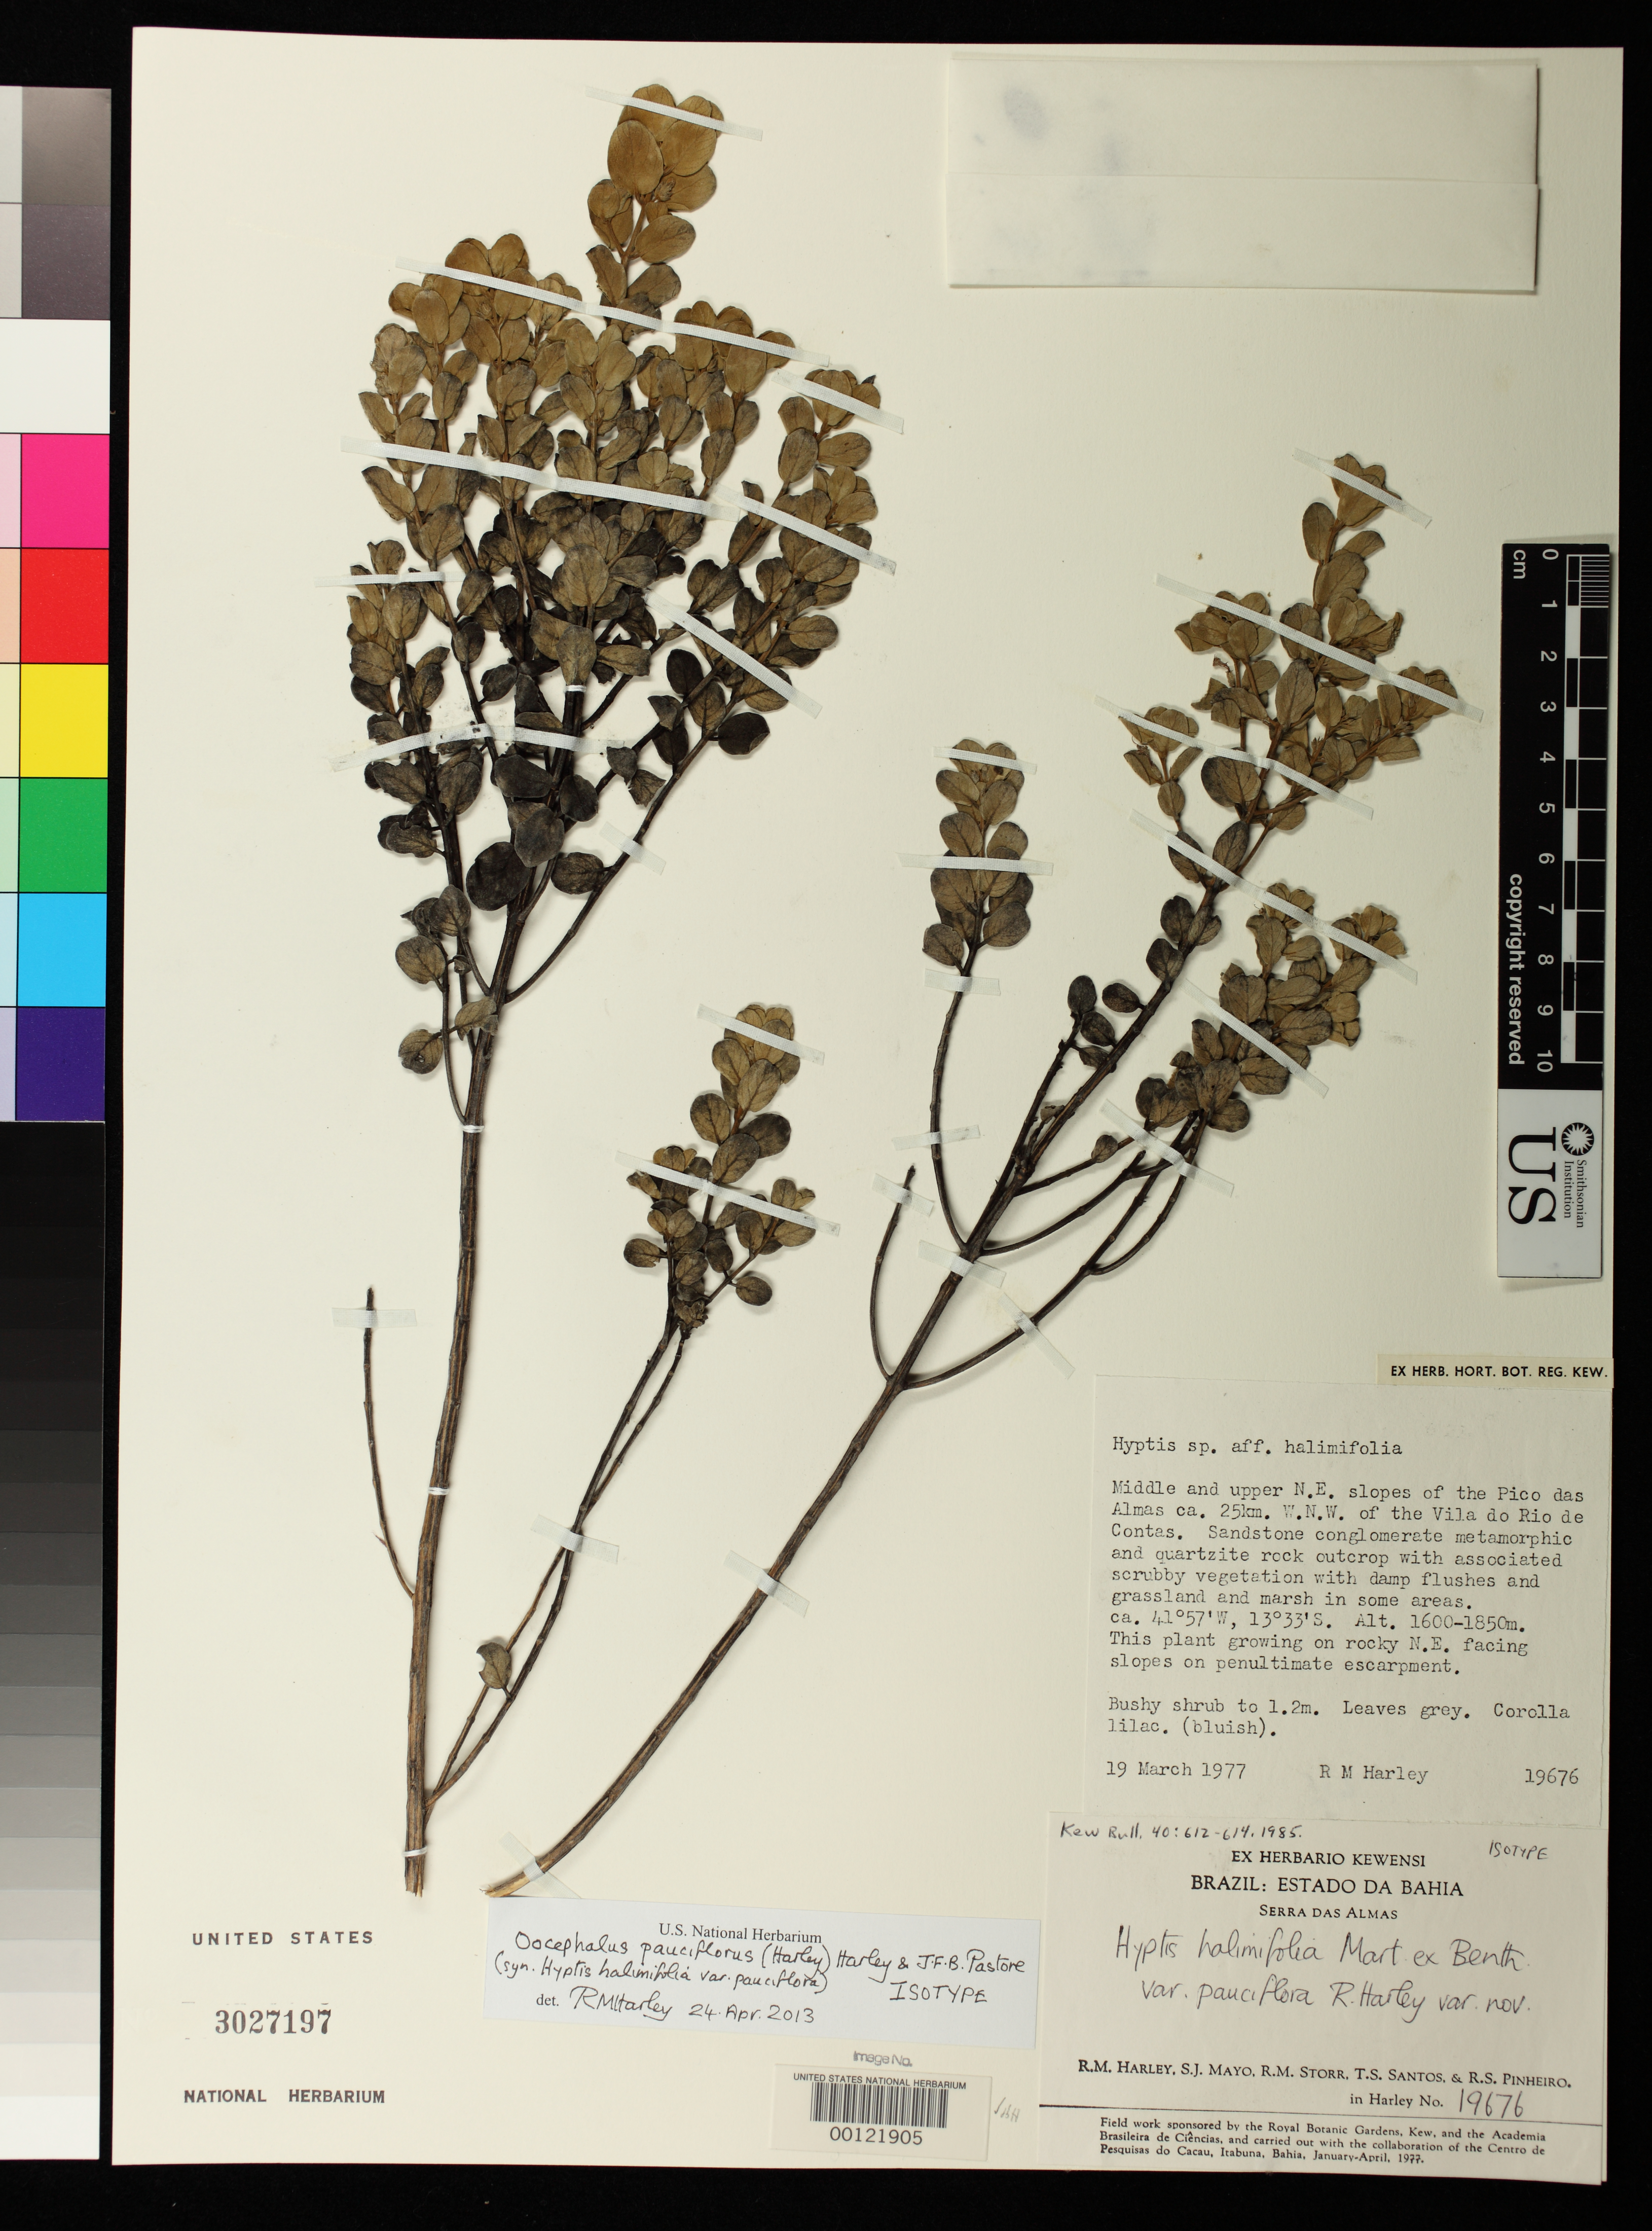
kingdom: Plantae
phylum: Tracheophyta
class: Magnoliopsida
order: Lamiales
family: Lamiaceae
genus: Hyptis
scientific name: Hyptis halimifolia var. pauciflora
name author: Harley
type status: Isotype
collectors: R. M. Harley, S. J. Mayo, R. M. Storr, T. S. Santos & R. S. Pinheiro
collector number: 19676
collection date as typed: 19 Mar 1977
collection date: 1977-03-19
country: Brazil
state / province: Bahia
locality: Serra das Almas, middle and upper NE slopes of the Pico das Almas, ca. 25 km WNW of the Vila do Rio de Contas.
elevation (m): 1600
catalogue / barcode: US 3027197